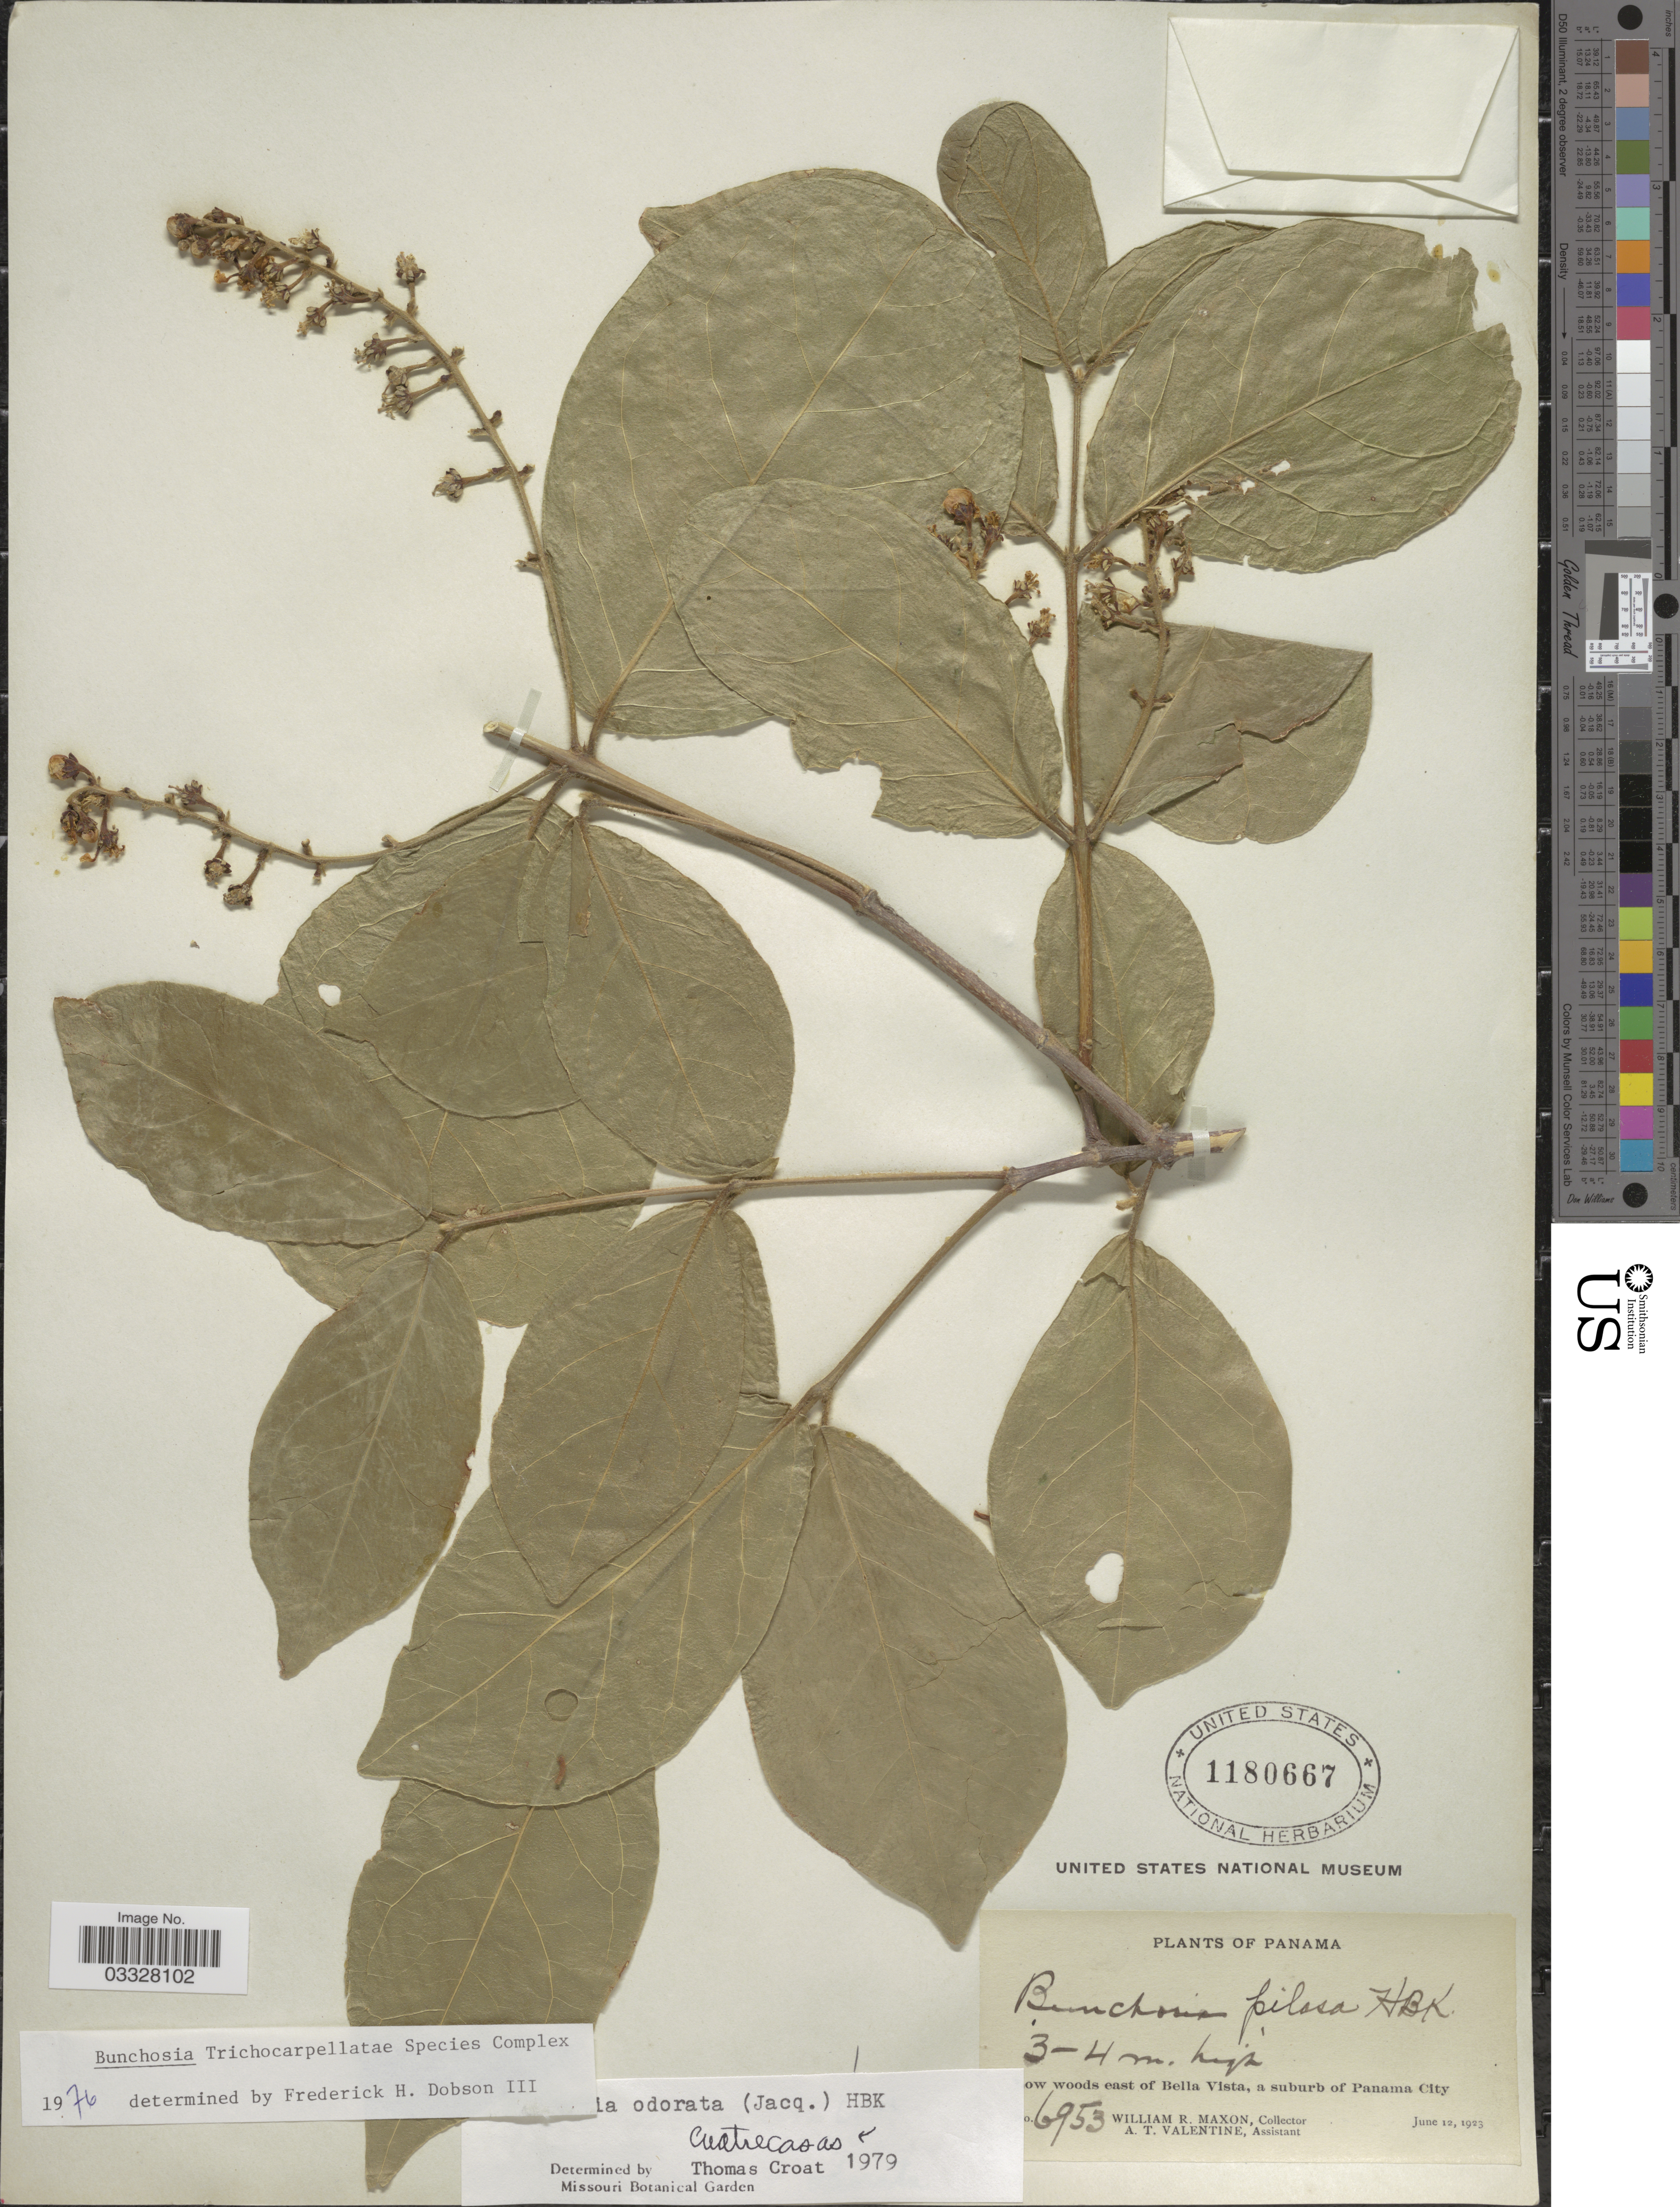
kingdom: Plantae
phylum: Tracheophyta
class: Magnoliopsida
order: Malpighiales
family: Malpighiaceae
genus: Bunchosia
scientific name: Bunchosia odorata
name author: (Jacq.) DC.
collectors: W. R. Maxon & A. Valentine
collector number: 6953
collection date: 1923-06-12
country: Panama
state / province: Panamá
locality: [illegible text]ow woods east of Bella Vista, a suburb of Panama City.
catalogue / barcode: US 1180667